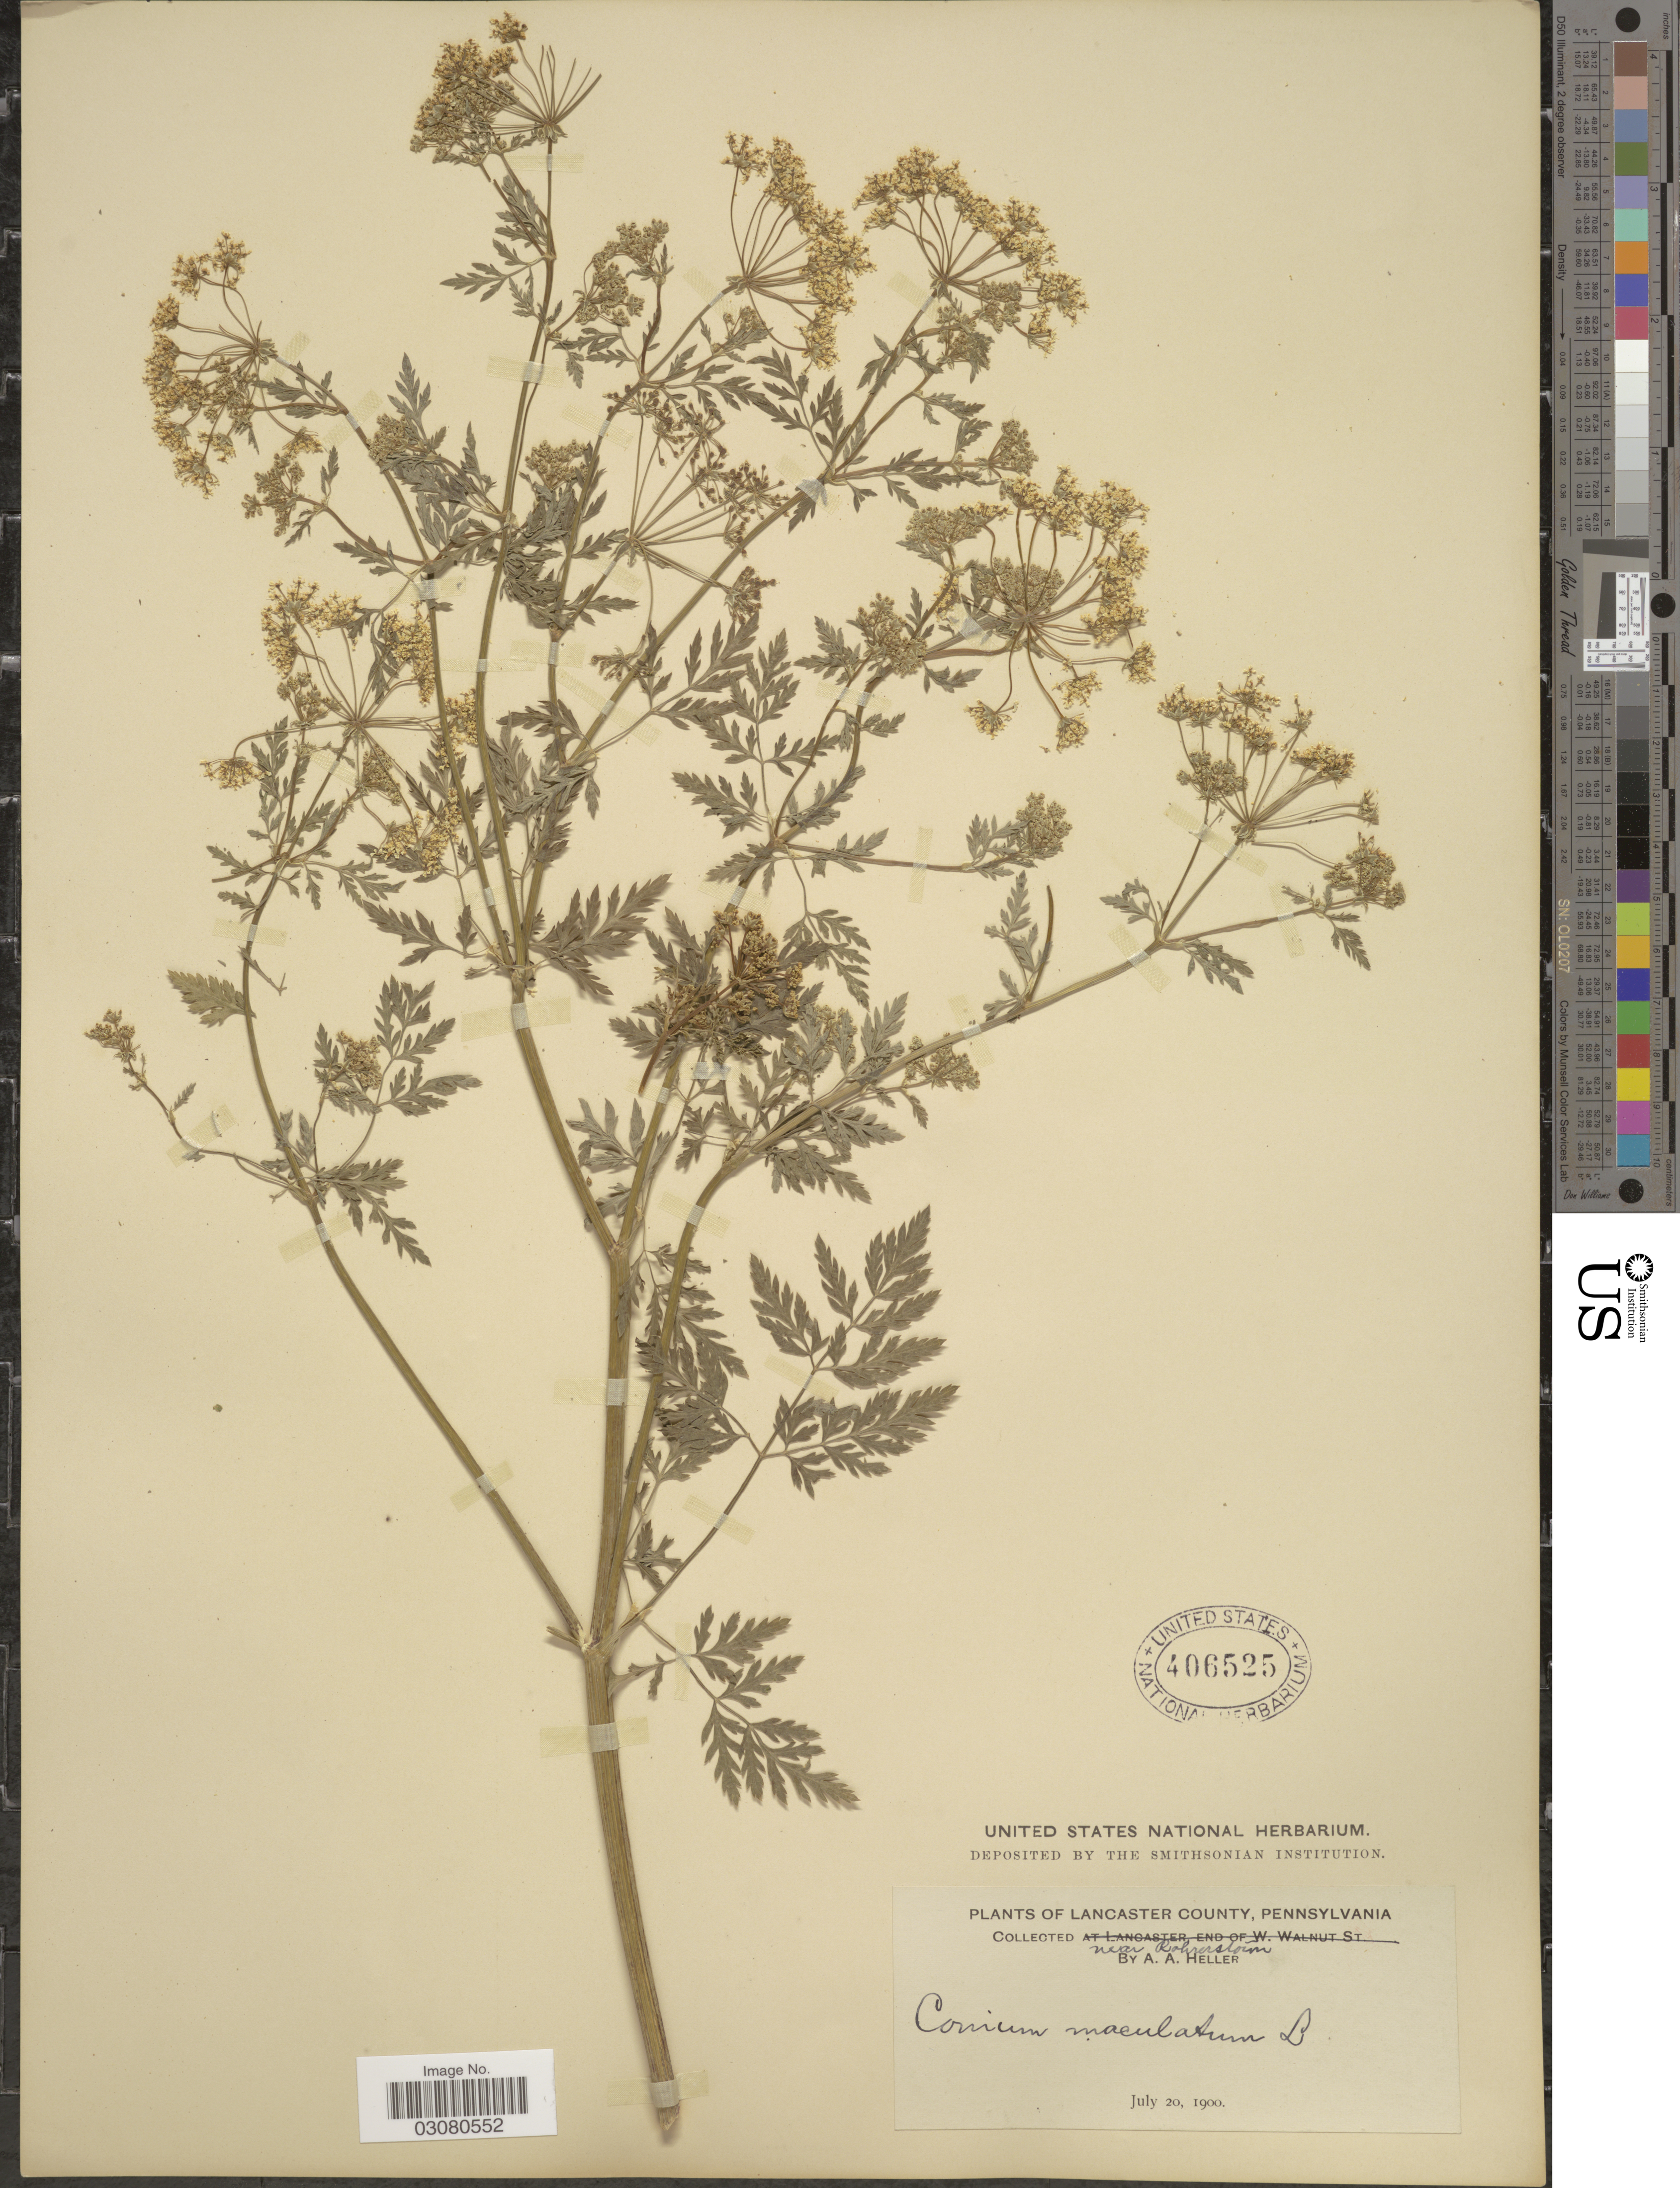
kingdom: Plantae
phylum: Tracheophyta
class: Magnoliopsida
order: Apiales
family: Apiaceae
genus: Conium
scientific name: Conium maculatum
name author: L.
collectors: A. A. Heller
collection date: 1900-07-20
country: United States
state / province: Pennsylvania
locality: Lancaster County. Near Rohrerstown.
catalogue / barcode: US 406525